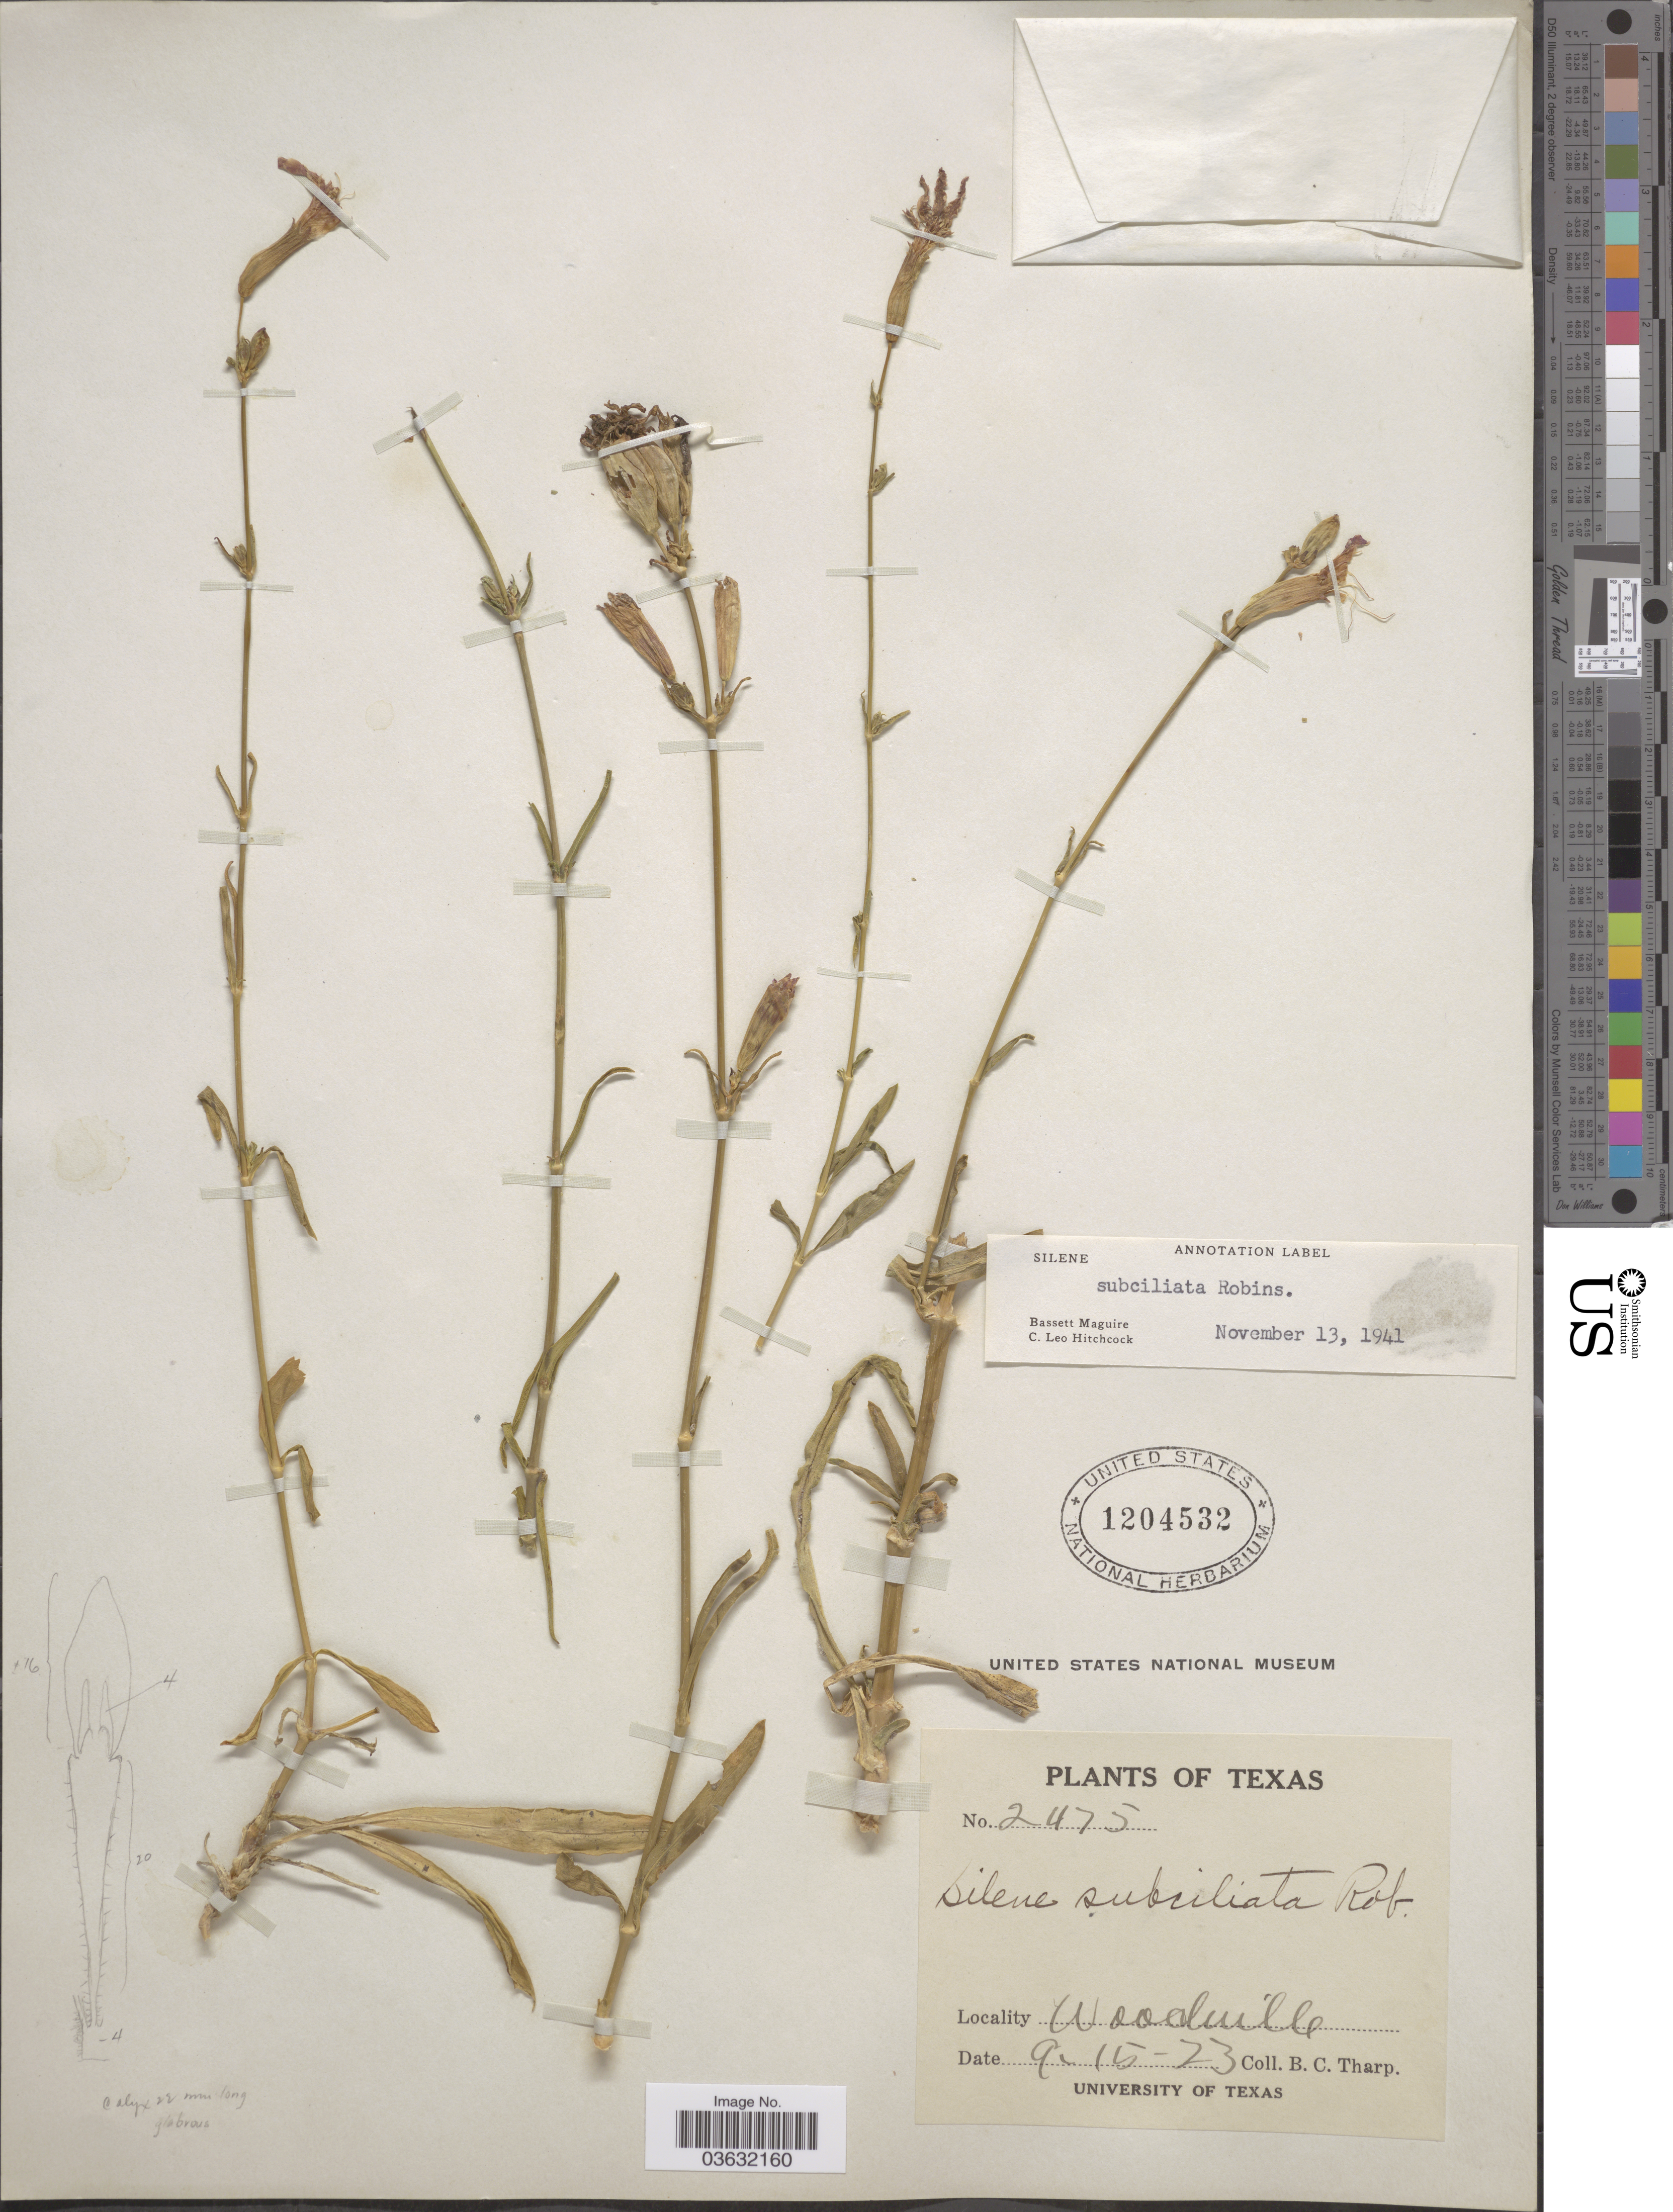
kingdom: Plantae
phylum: Tracheophyta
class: Magnoliopsida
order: Caryophyllales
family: Caryophyllaceae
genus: Silene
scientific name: Silene subciliata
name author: B.L. Rob.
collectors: B. C. Tharp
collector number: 2475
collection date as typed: Transcribed d/m/y: 15/9/23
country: United States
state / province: Texas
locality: Woodville.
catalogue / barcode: US 1204532